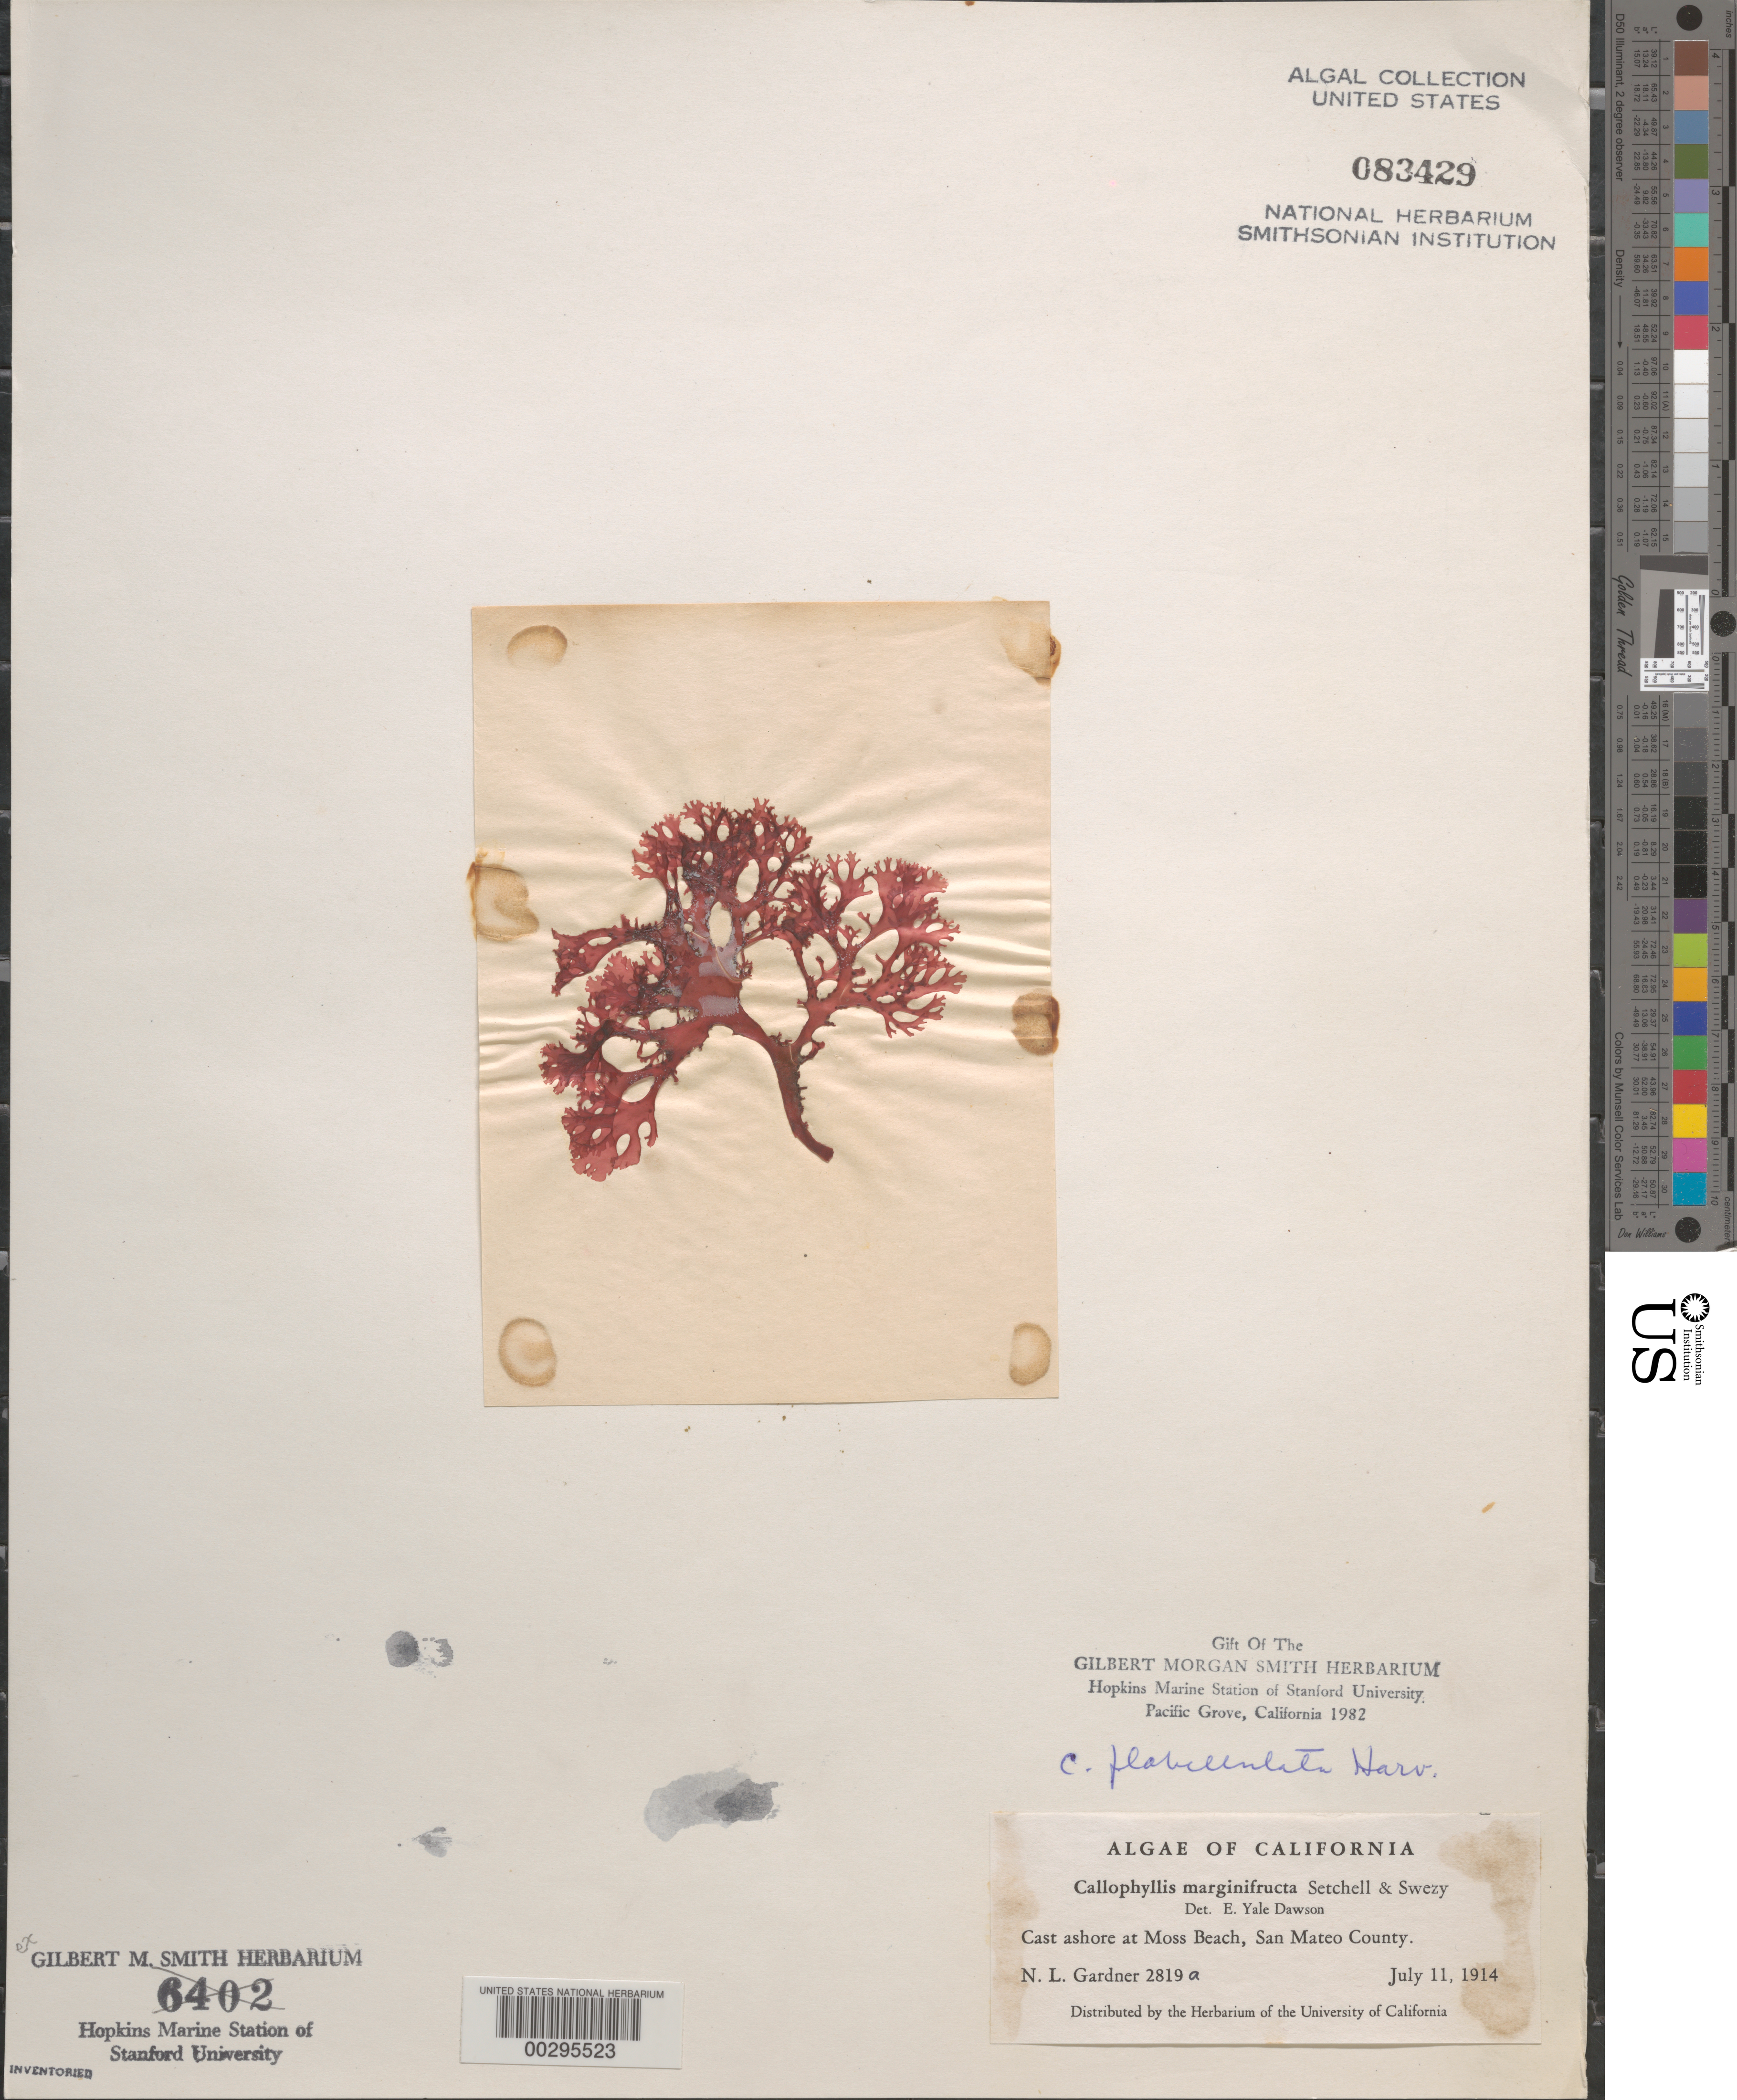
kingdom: Plantae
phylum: Rhodophyta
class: Florideophyceae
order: Gigartinales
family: Kallymeniaceae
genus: Callophyllis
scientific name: Callophyllis flabellulata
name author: Harv.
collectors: N. Gardner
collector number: NLG 2819a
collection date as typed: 11 Jul 1914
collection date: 1914-07-11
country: United States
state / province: California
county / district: San Mateo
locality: Moss Beach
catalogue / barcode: US 83429